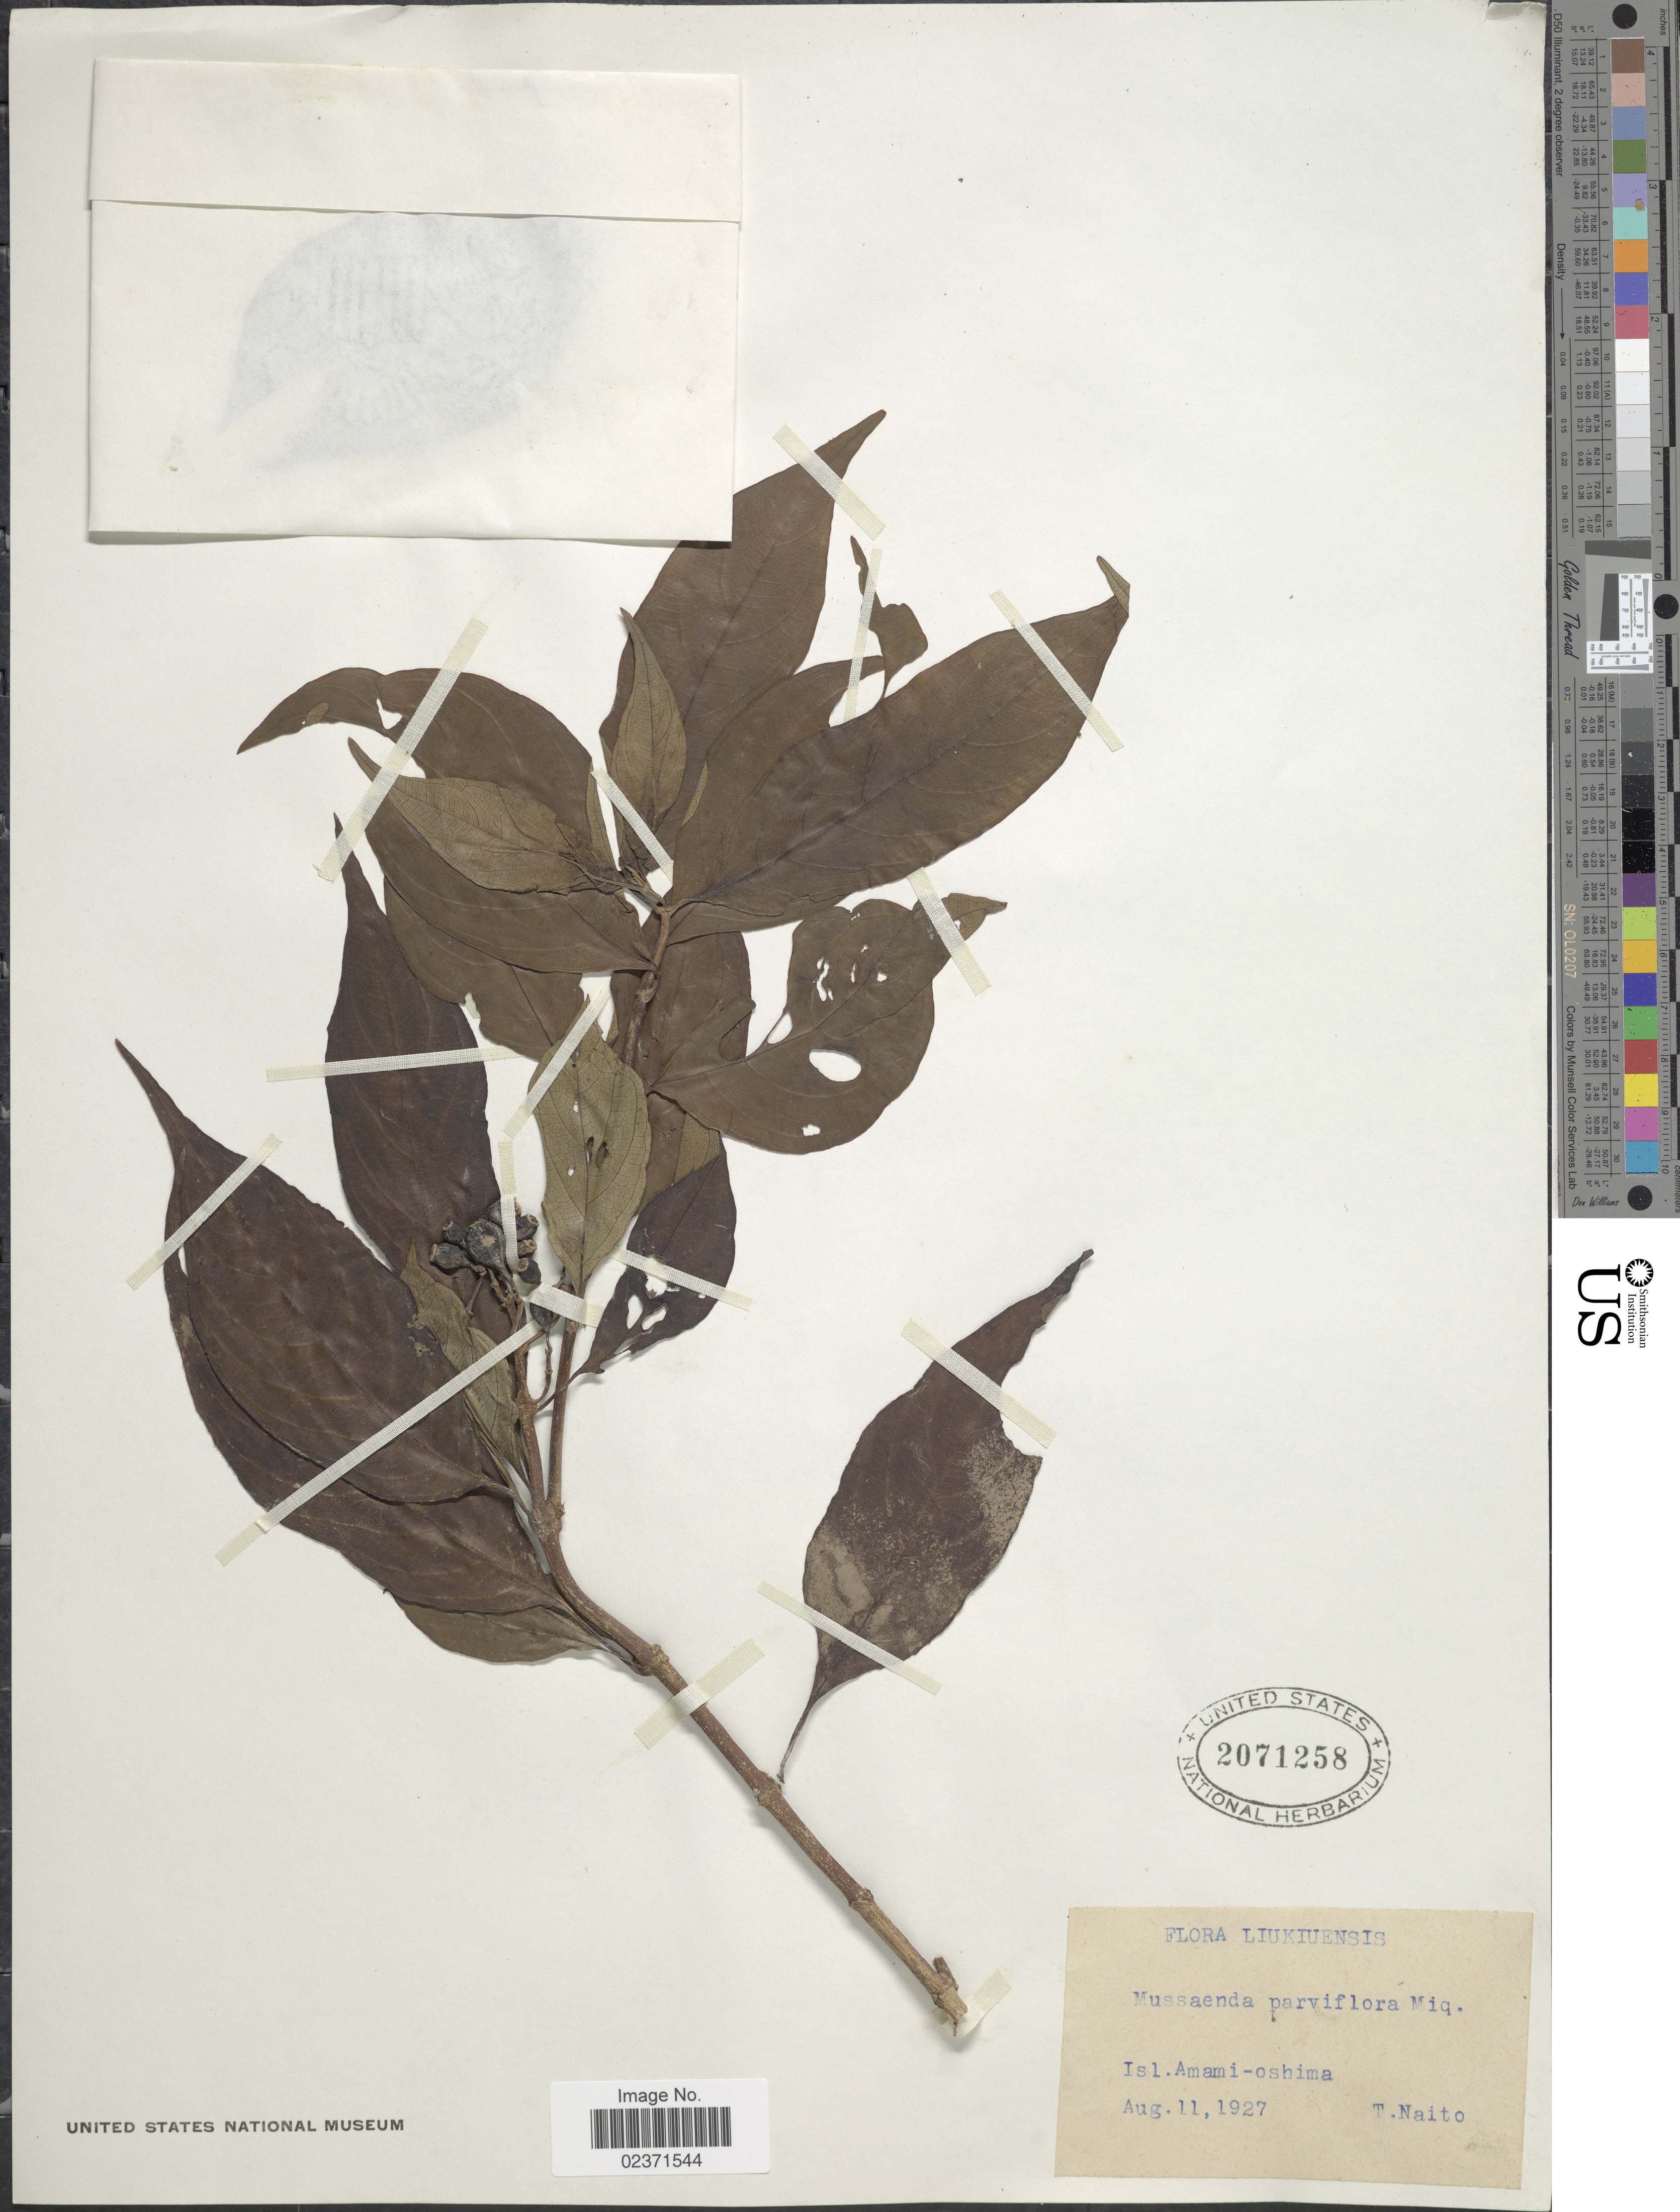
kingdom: Plantae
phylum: Tracheophyta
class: Magnoliopsida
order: Gentianales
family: Rubiaceae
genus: Mussaenda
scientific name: Mussaenda parviflora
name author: Miq.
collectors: T. Naito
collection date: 1927-08-11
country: Japan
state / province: Okinawa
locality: Liukiuensis. Isl. Amami-oshima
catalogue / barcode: US 2071258